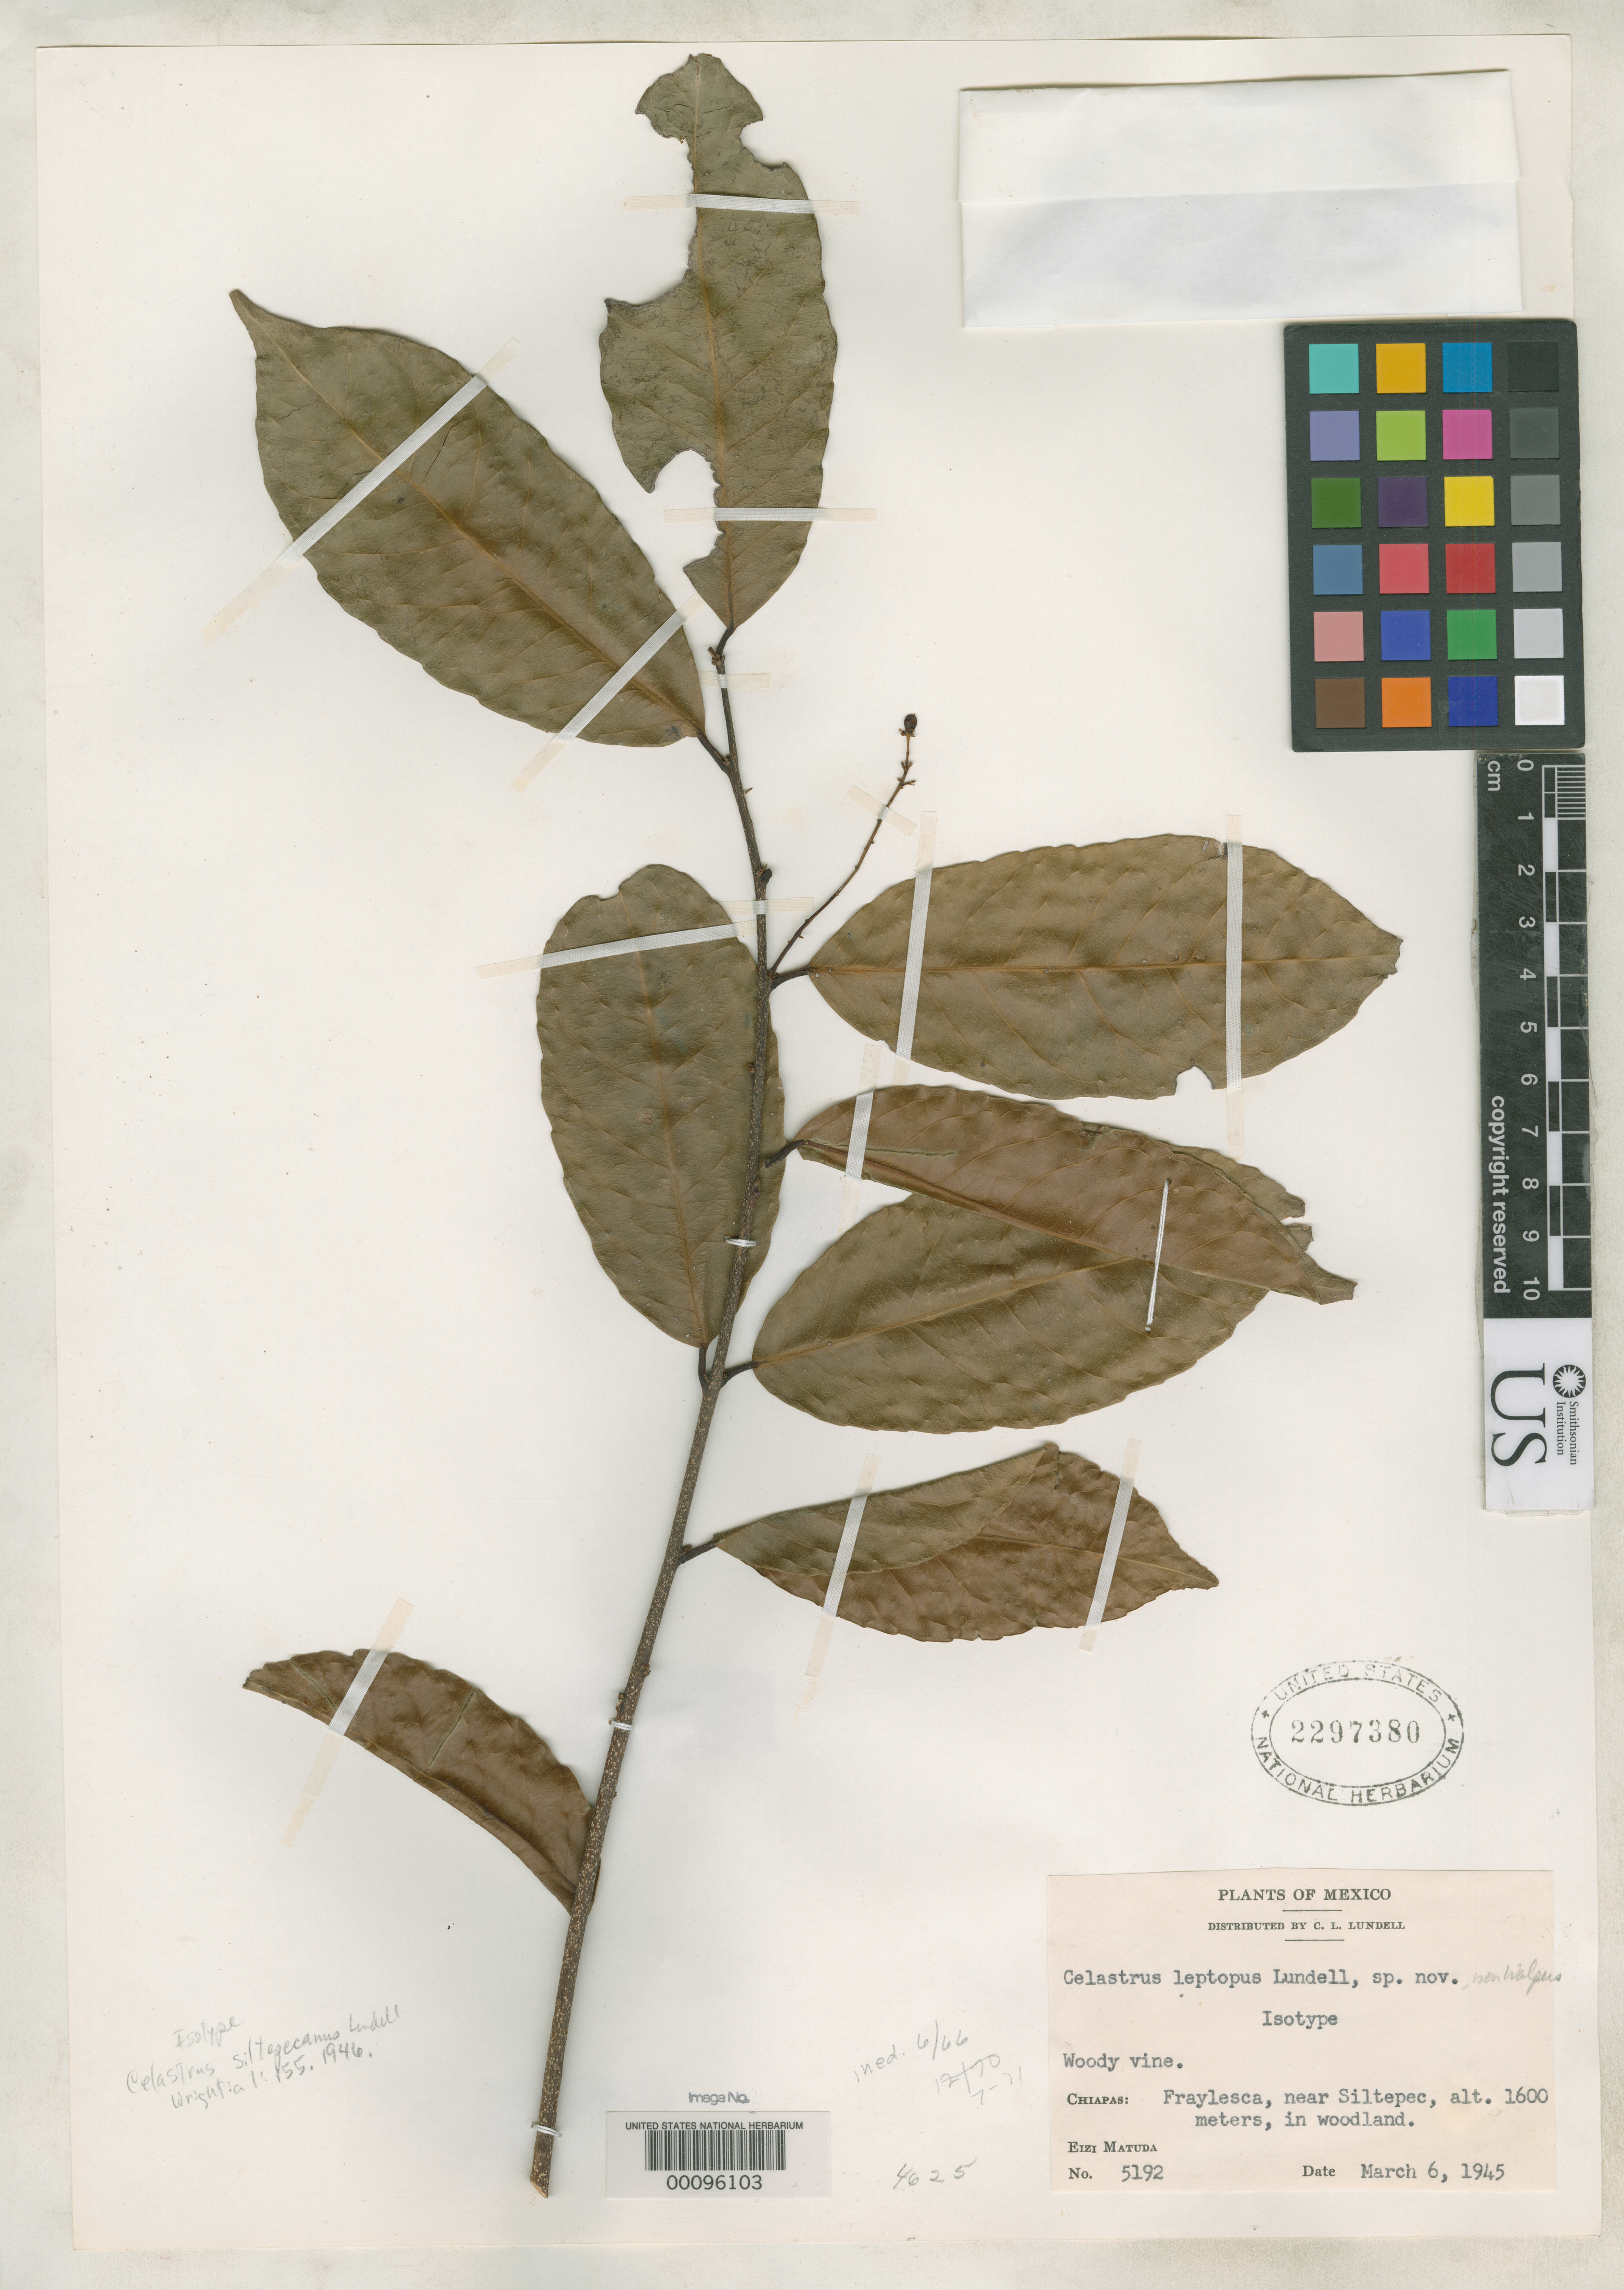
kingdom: Plantae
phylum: Tracheophyta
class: Magnoliopsida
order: Celastrales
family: Celastraceae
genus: Celastrus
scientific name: Celastrus siltepecanus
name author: Lundell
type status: Isotype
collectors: E. Matuda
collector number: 5192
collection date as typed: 06 Mar 1945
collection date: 1945-03-06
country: Mexico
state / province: Chiapas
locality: Siltepec, Fraylesca.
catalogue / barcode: US 2297380